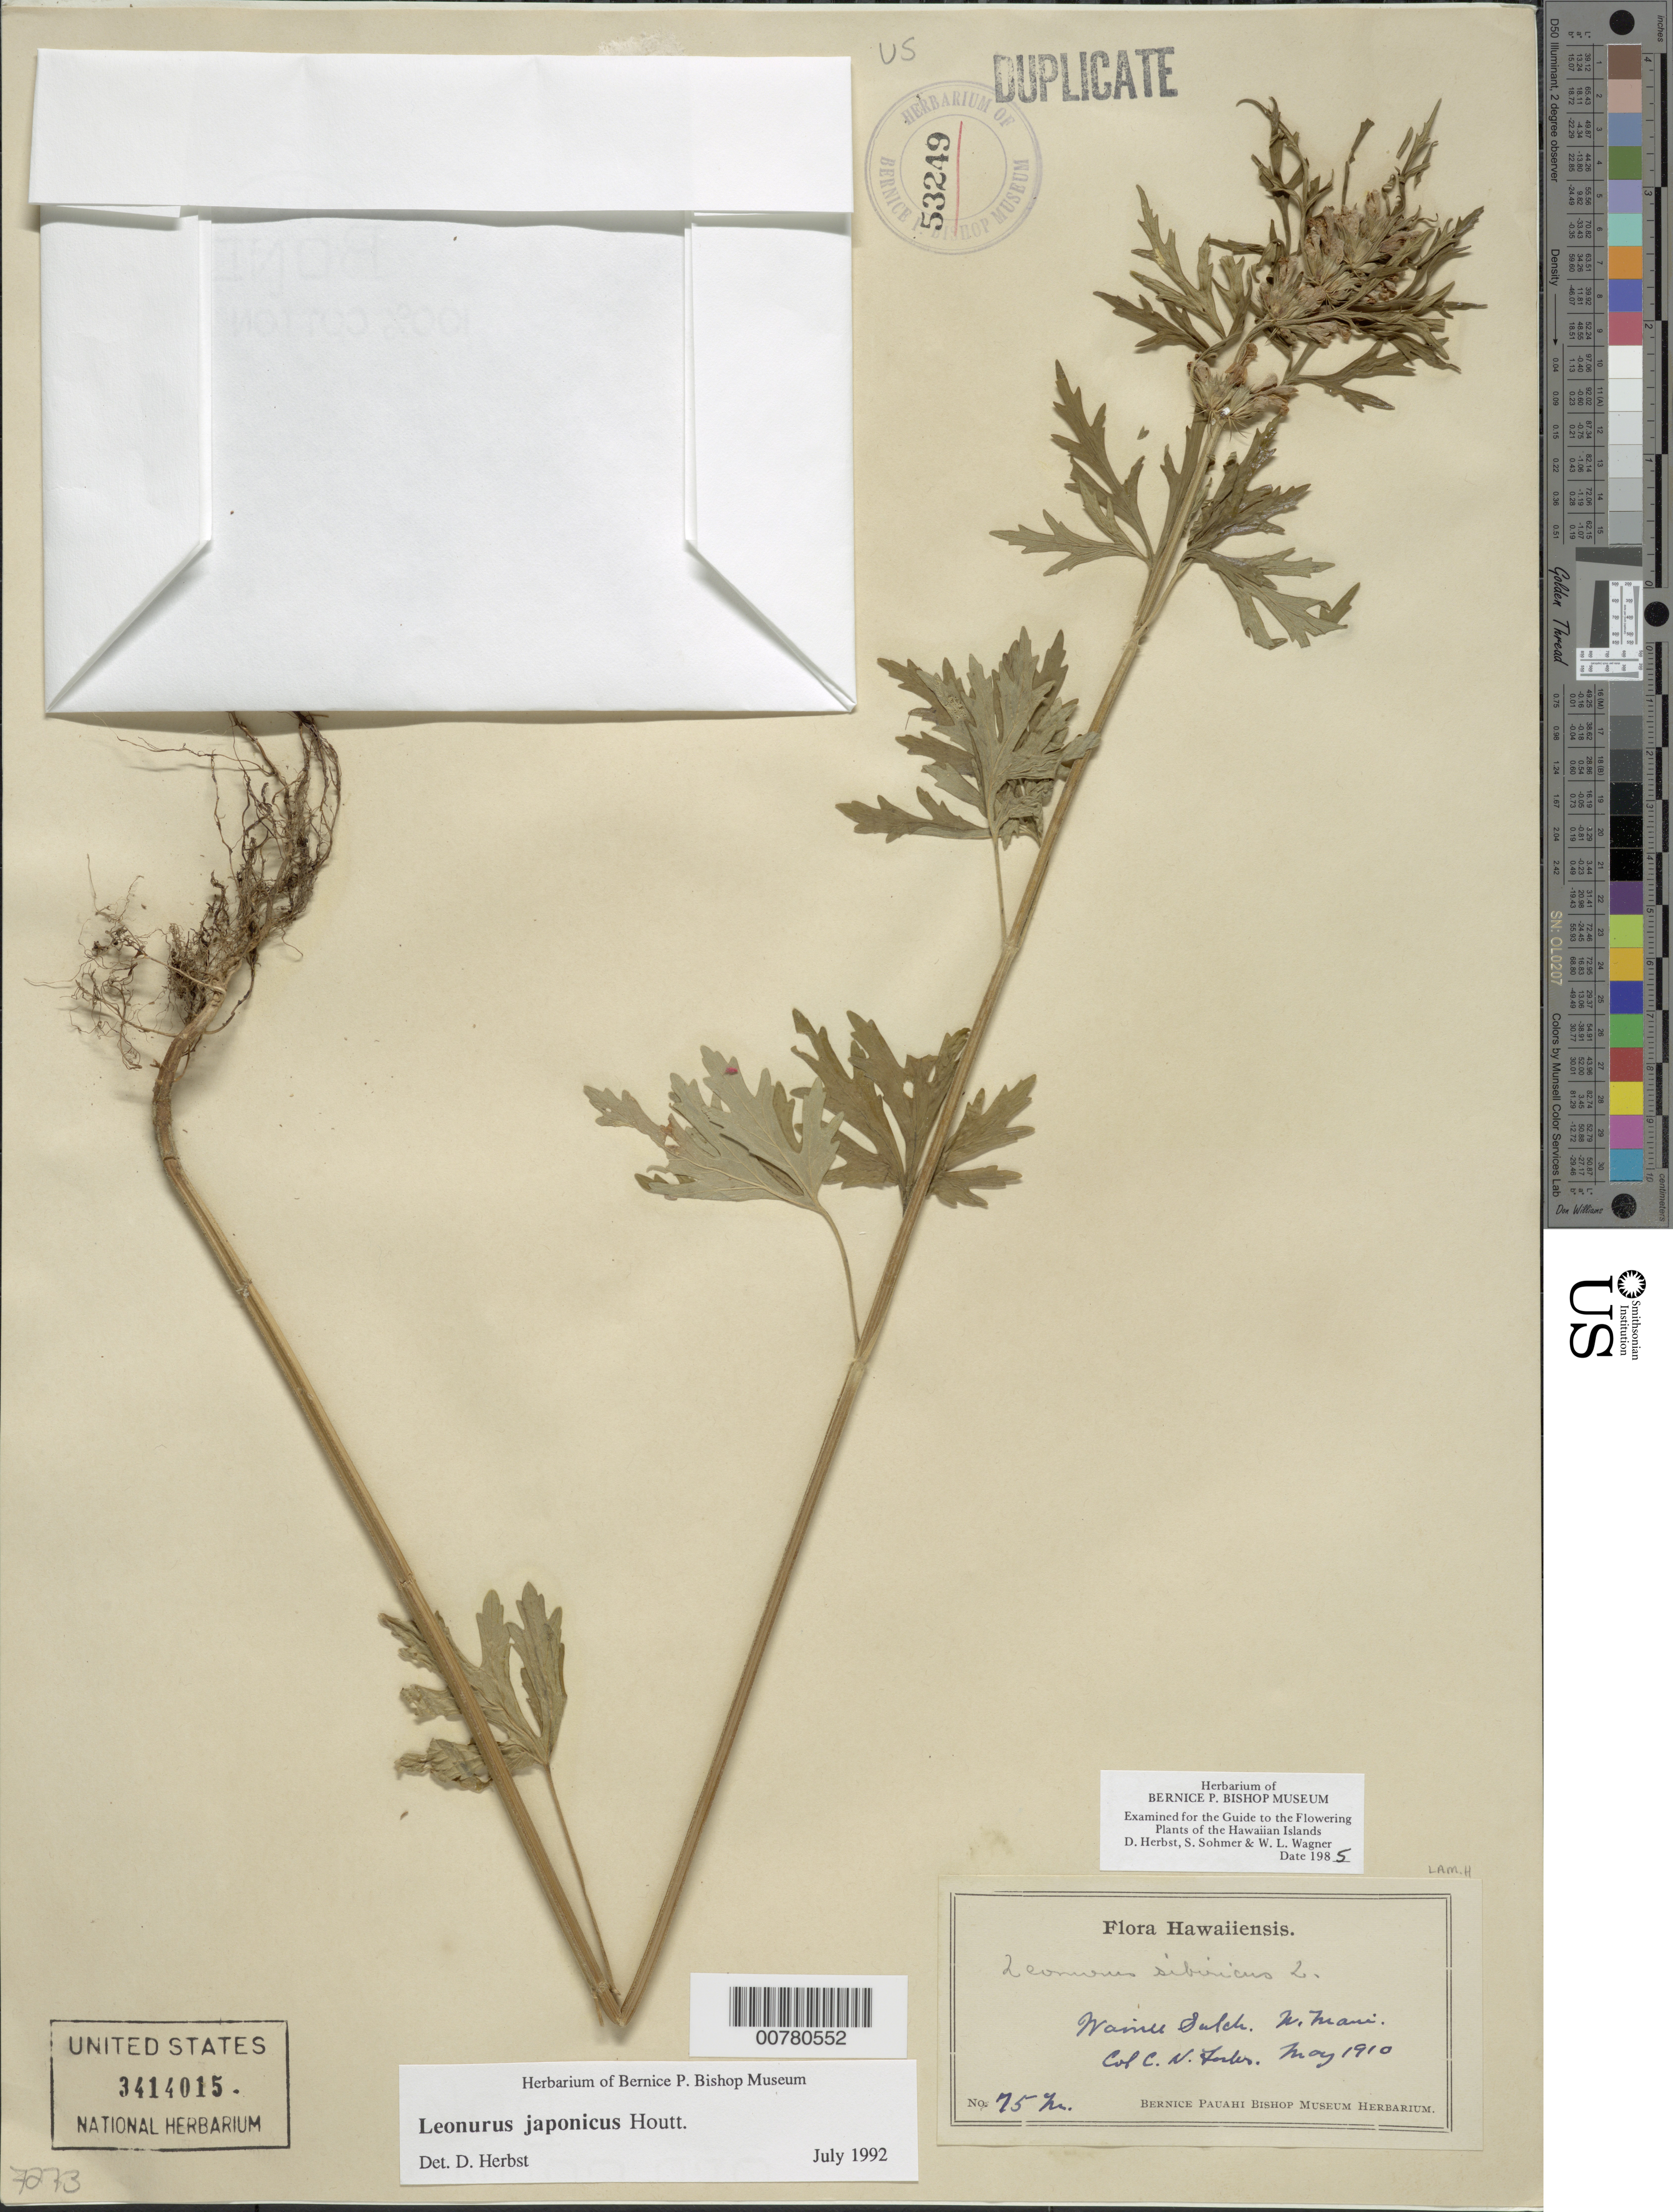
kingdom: Plantae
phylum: Tracheophyta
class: Magnoliopsida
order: Lamiales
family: Lamiaceae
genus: Leonurus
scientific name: Leonurus japonicus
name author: Houtt.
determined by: Herbst, D. R.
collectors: C. N. Forbes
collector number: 75.M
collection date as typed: May 1910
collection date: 1910-05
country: United States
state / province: Hawaii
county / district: Maui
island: Maui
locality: Wainee Gulch, West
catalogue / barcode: US 3414015